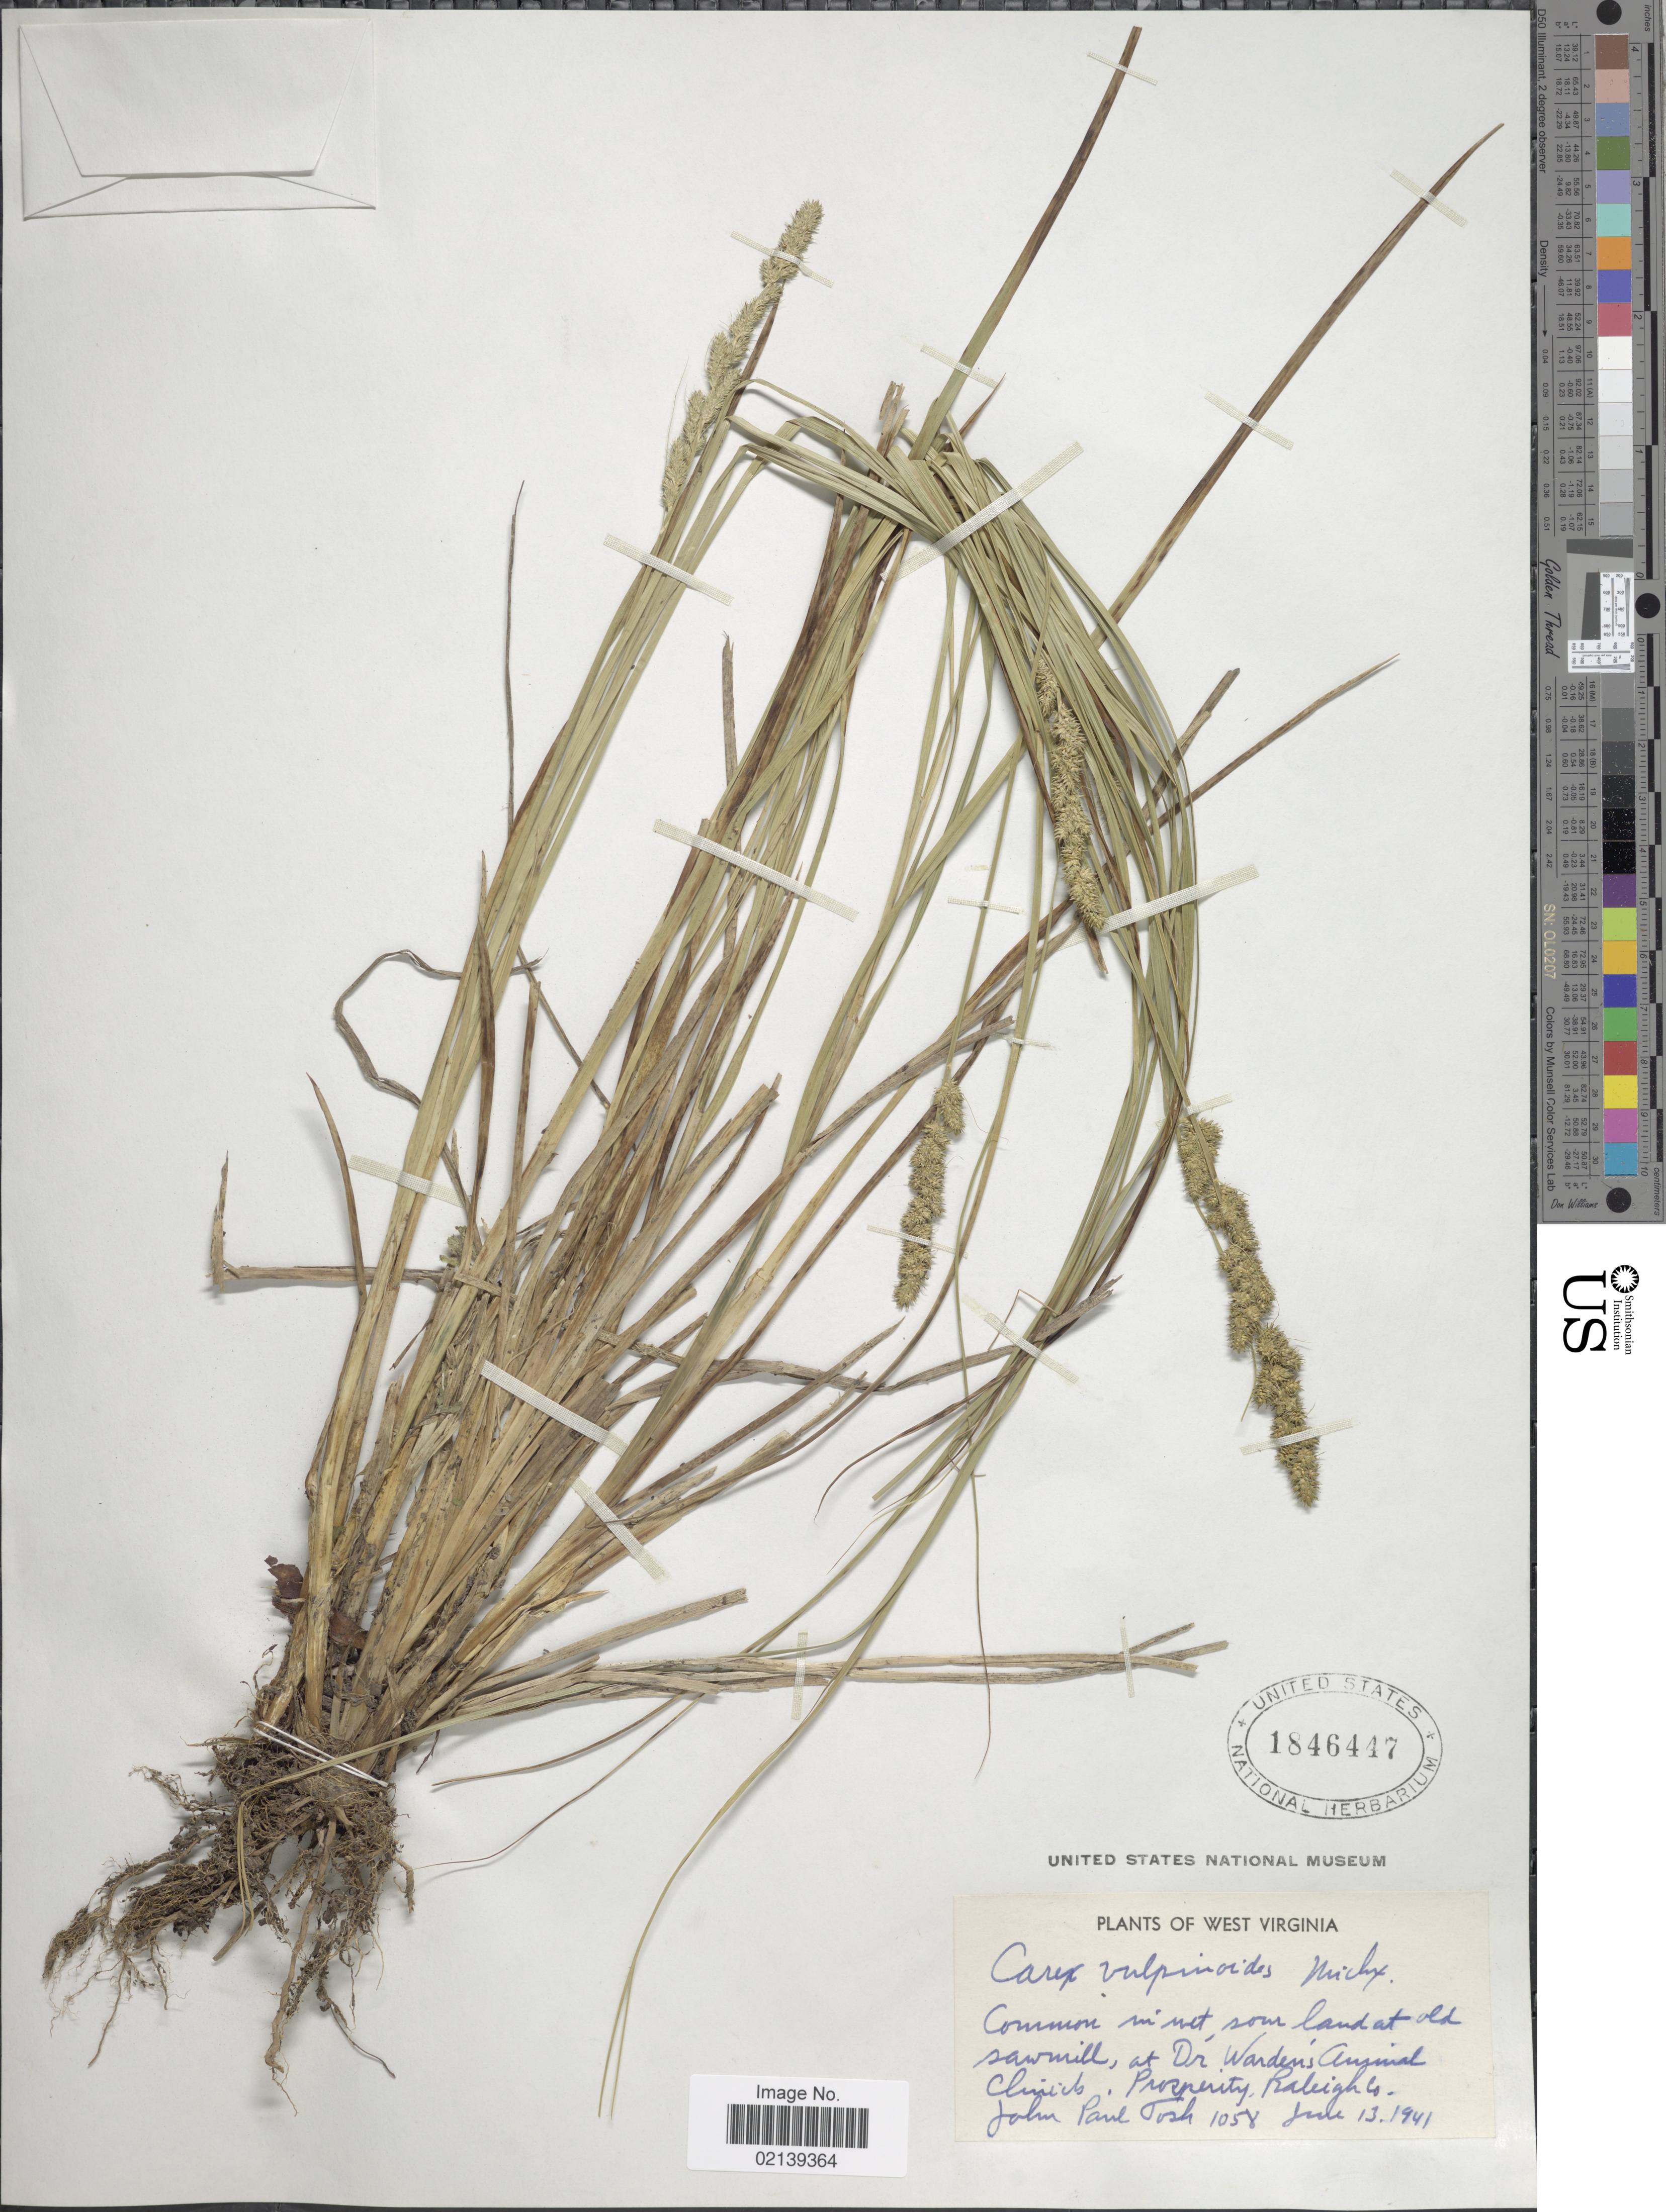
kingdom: Plantae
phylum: Tracheophyta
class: Liliopsida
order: Poales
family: Cyperaceae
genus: Carex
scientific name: Carex vulpinoidea Michx.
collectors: J. Tosh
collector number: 1058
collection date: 1941-06-13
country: United States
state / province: West Virginia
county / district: Raleigh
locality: In wet, sour land at old sawmill, at Dr. Warden's Animal Clinic, Prosperity, Raleigh Co.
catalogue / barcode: US 1846447